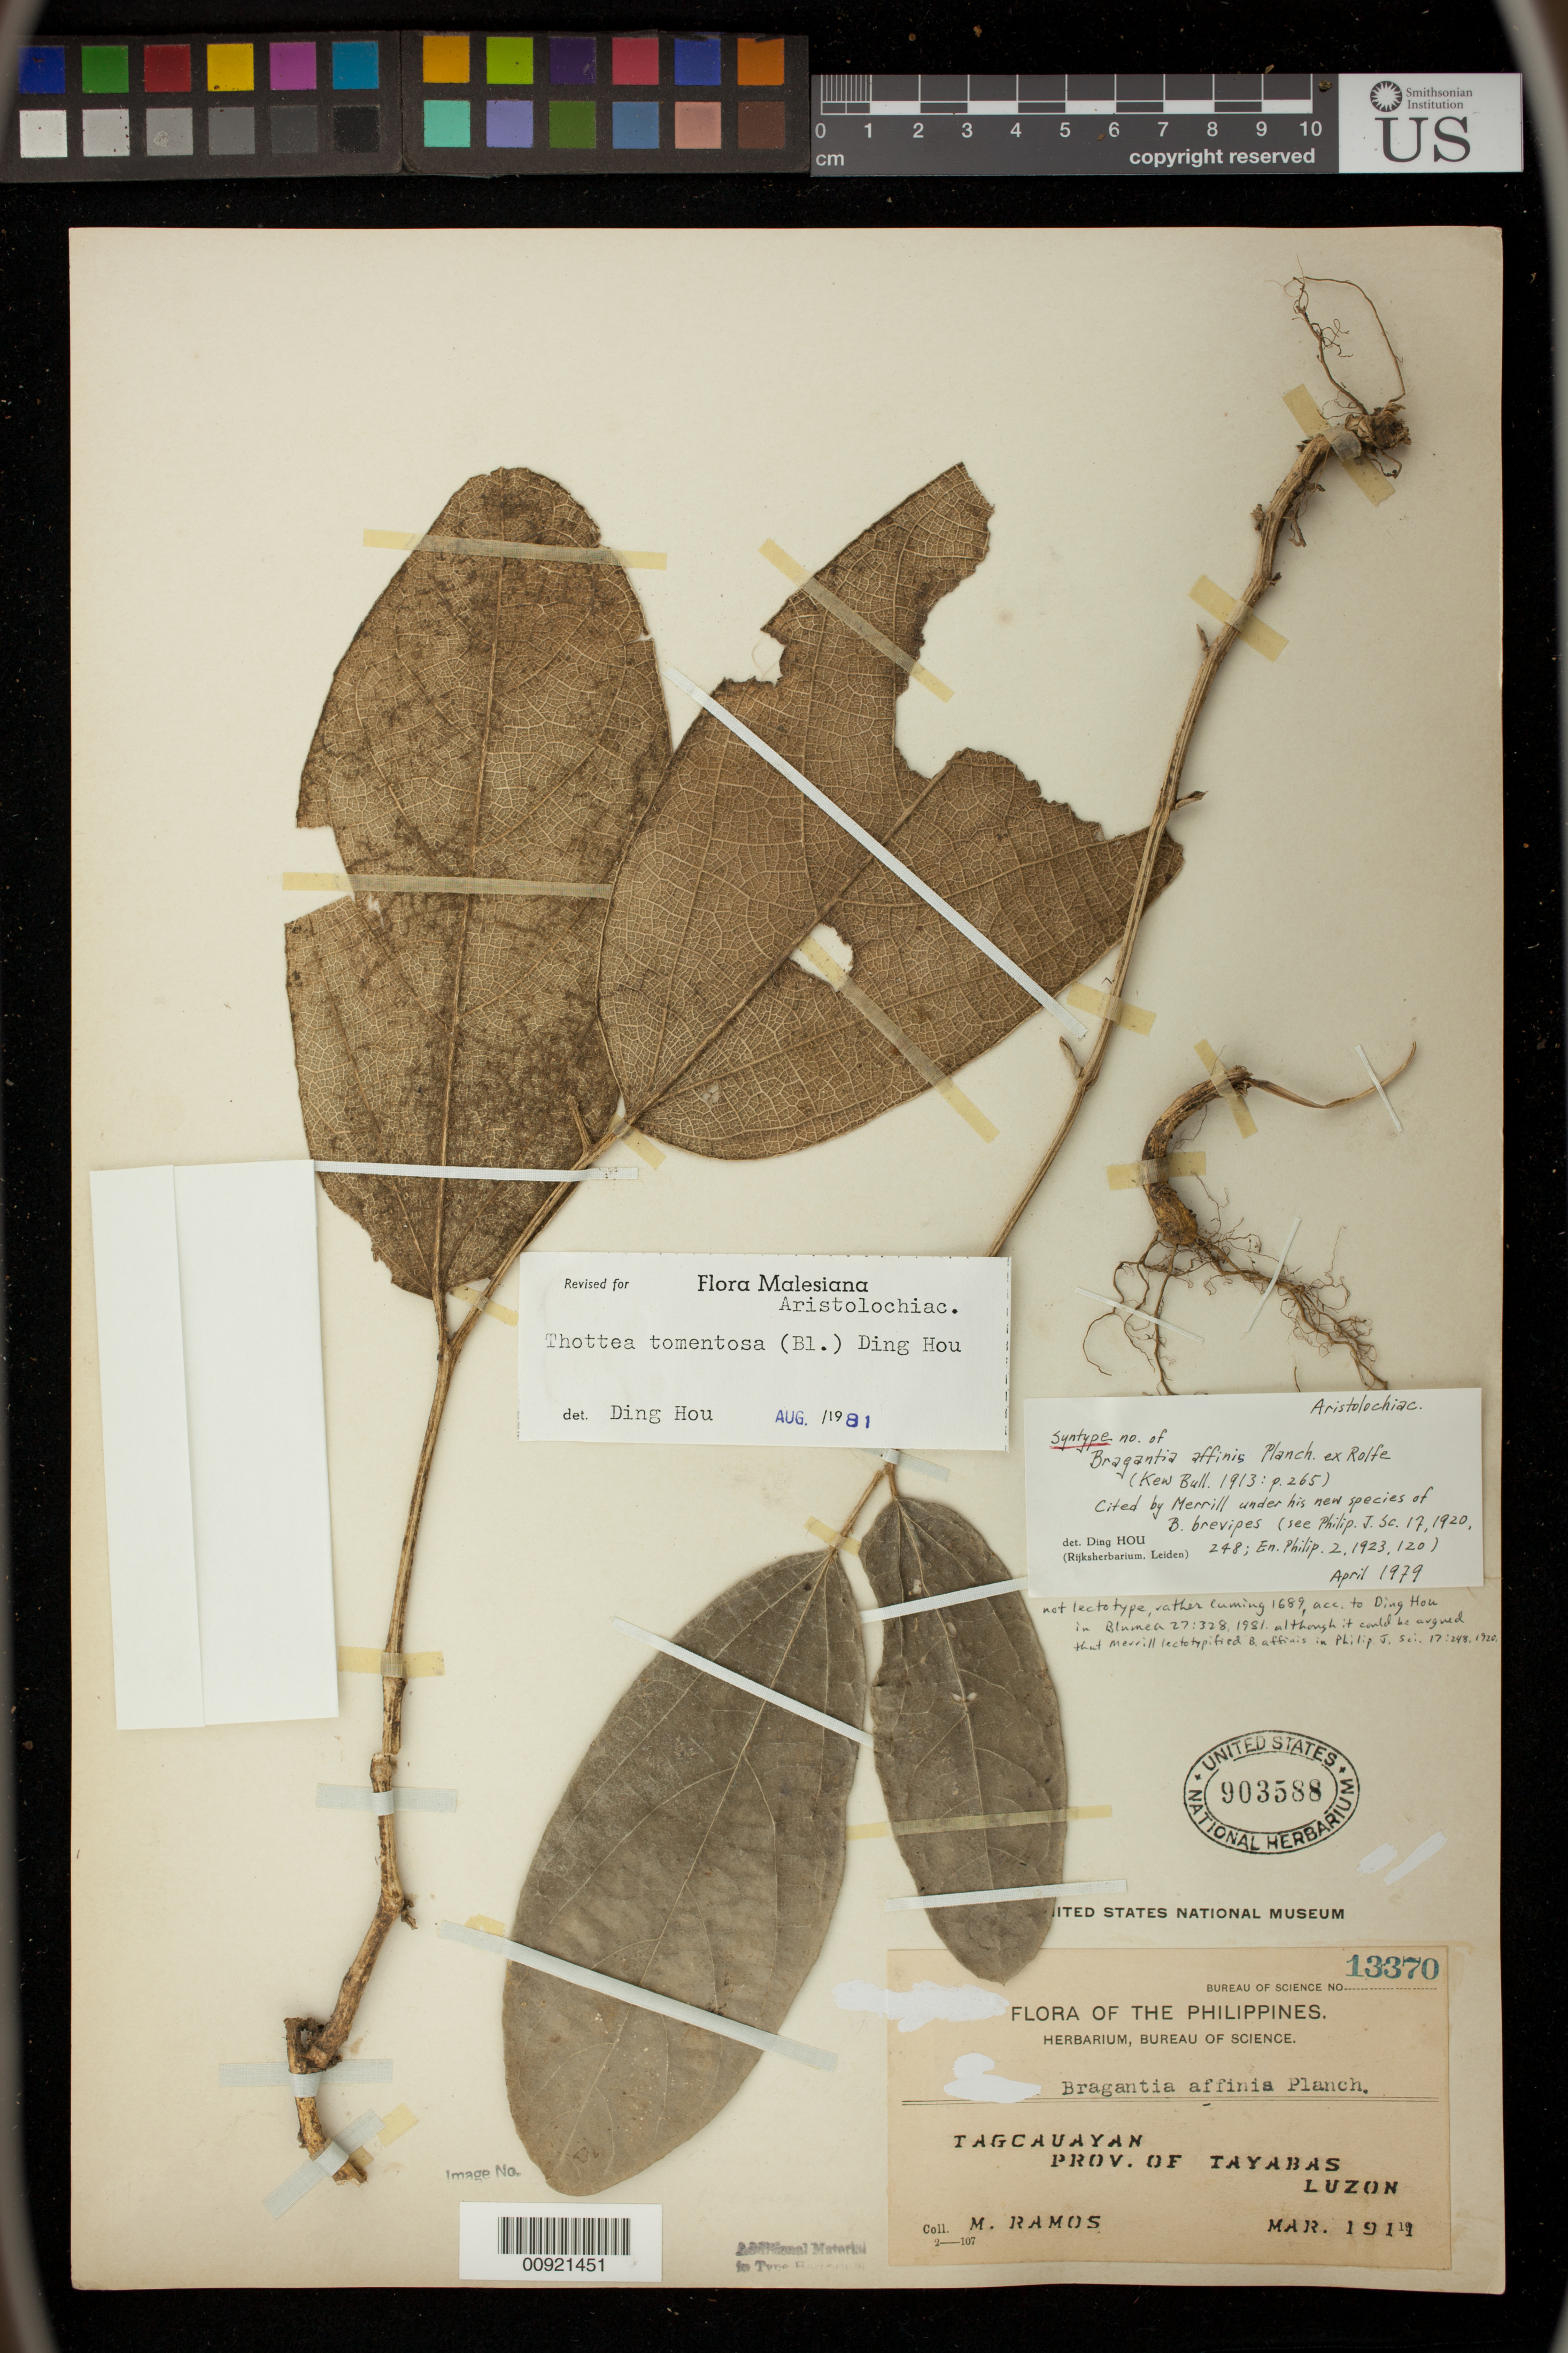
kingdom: Plantae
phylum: Tracheophyta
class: Magnoliopsida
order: Piperales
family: Aristolochiaceae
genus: Bragantia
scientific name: Bragantia affinis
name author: Planch. ex Rolfe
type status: Syntype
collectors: M. Ramos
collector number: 13370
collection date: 1911-03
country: Philippines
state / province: Calabarzon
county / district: Quezon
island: Luzon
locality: Tayabas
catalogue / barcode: US 903588